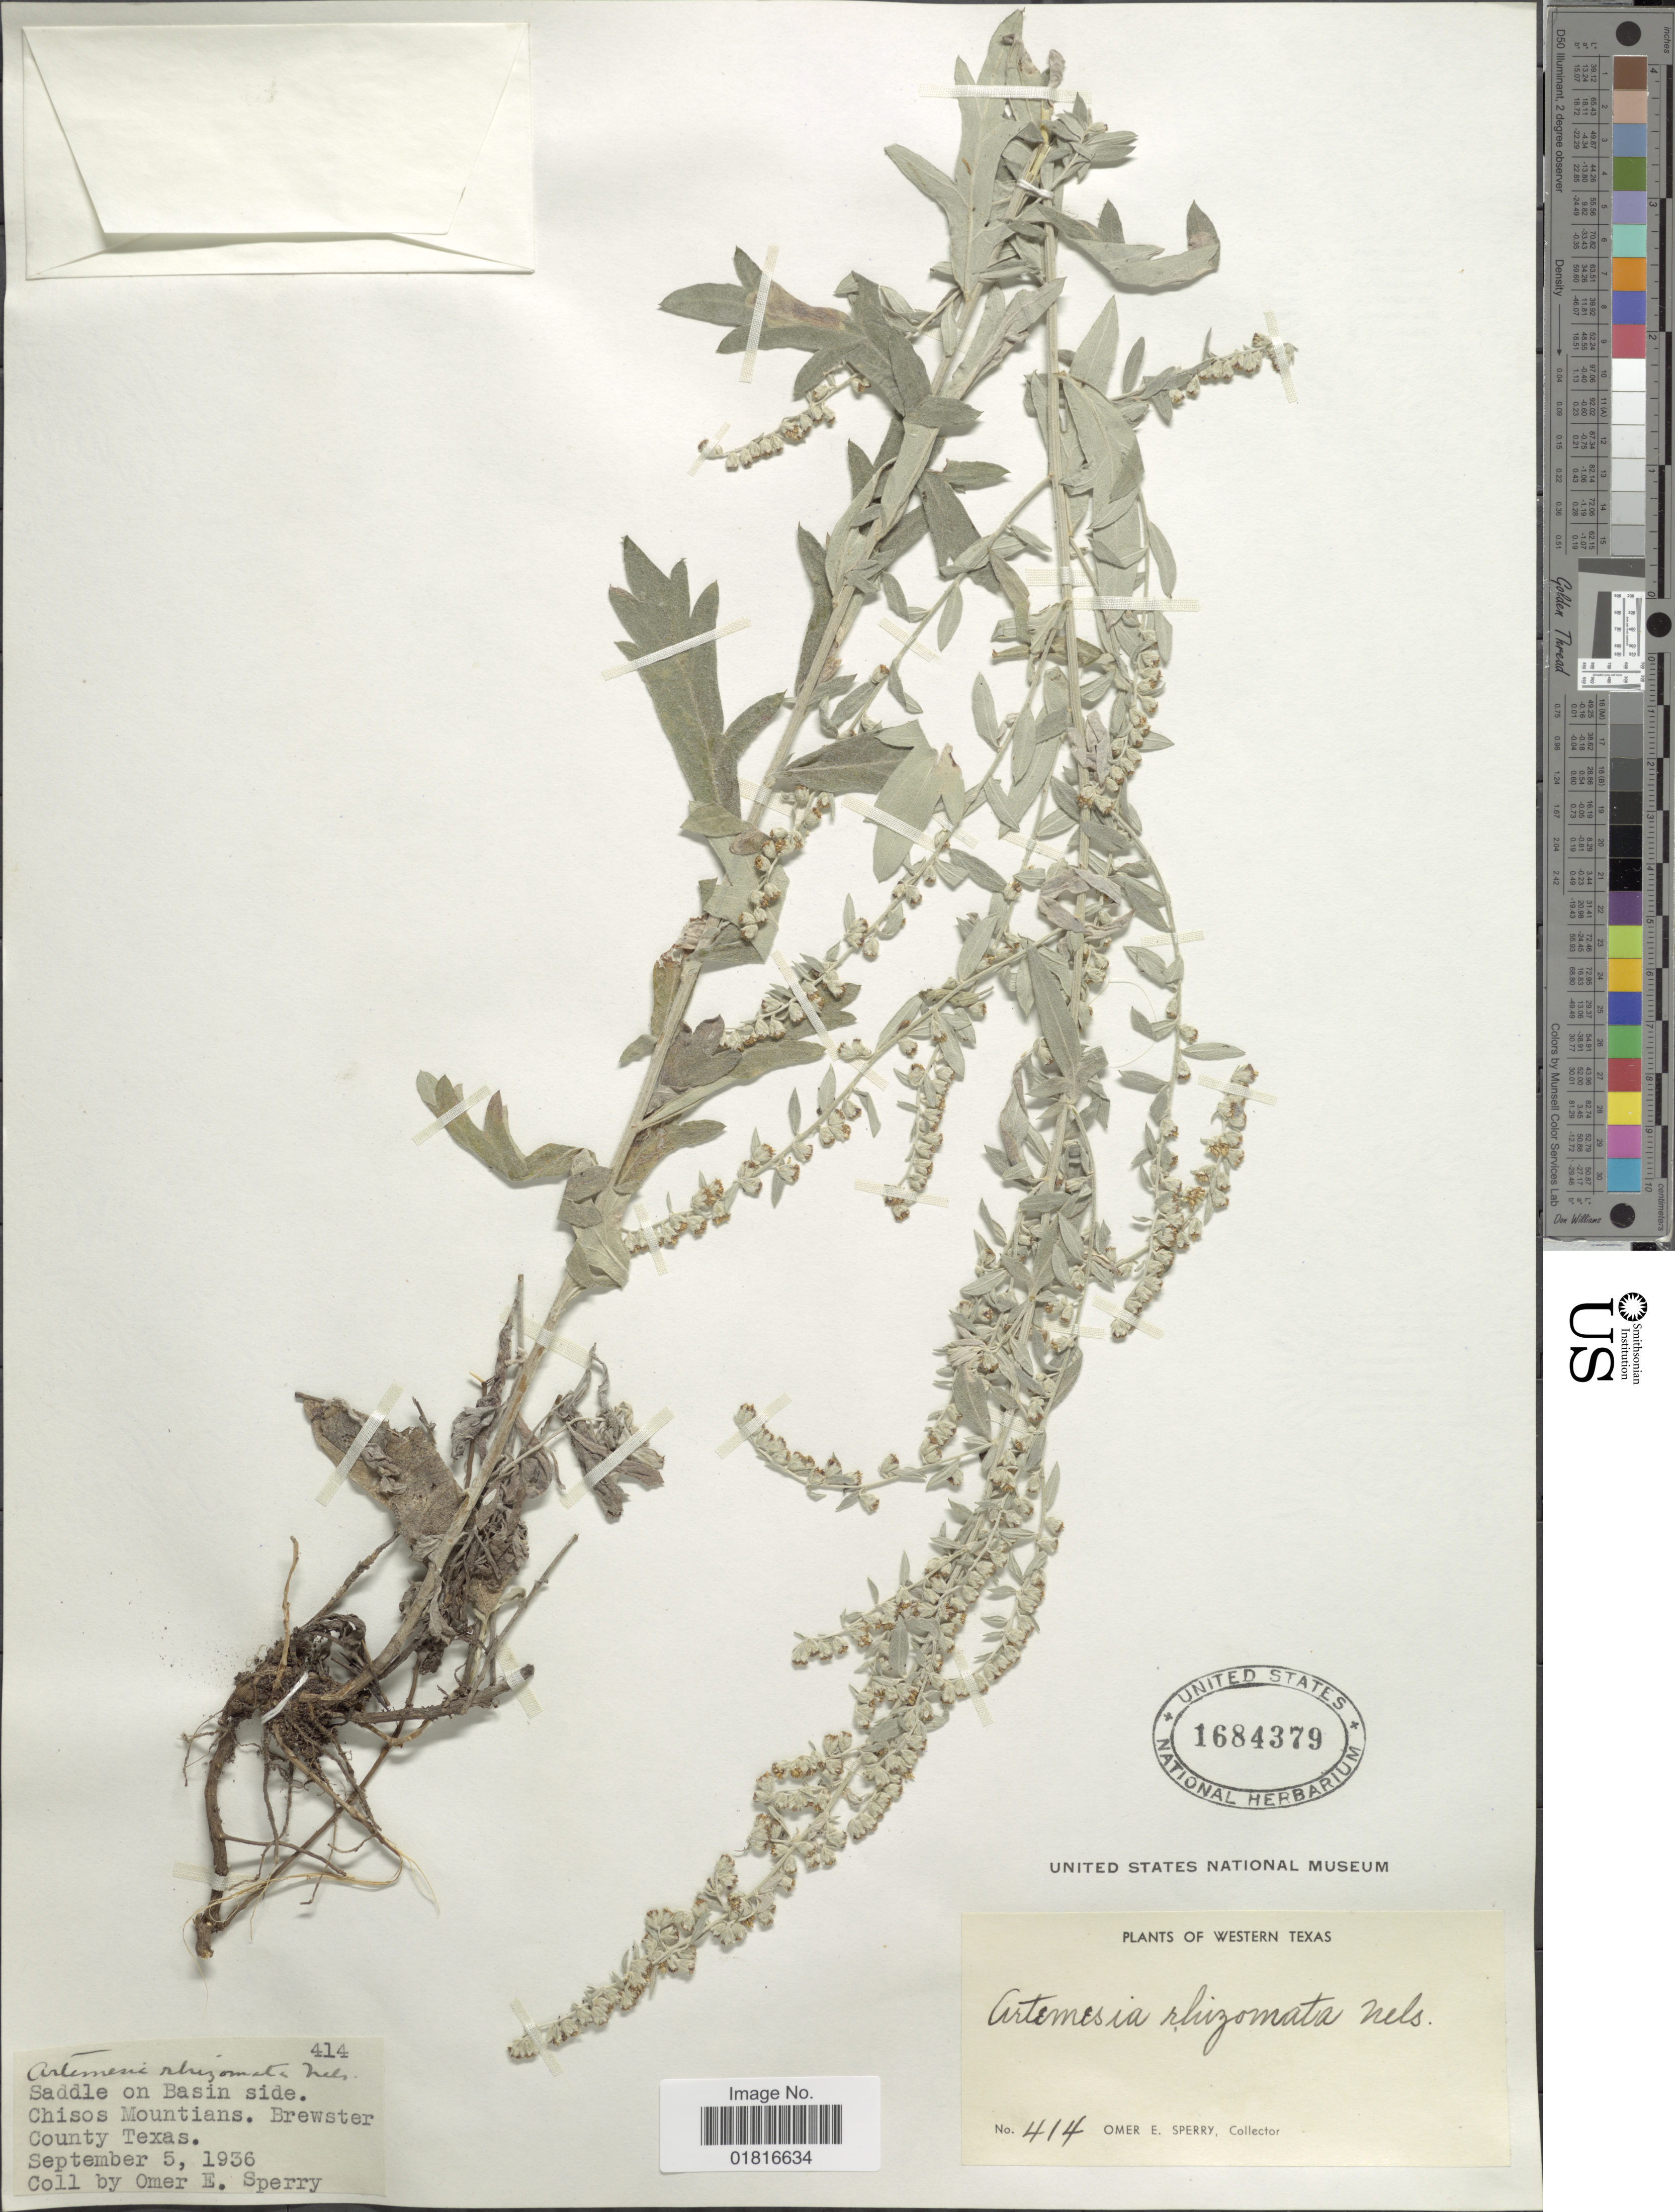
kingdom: Plantae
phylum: Tracheophyta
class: Magnoliopsida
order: Asterales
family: Asteraceae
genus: Artemisia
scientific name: Artemisia rhizomata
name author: A. Nelson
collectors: O. E. Sperry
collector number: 414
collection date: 1936-09-05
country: United States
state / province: Texas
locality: Saddle, Saddle on Basin side. Chisos Mountains, Brewster County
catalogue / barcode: US 1684379